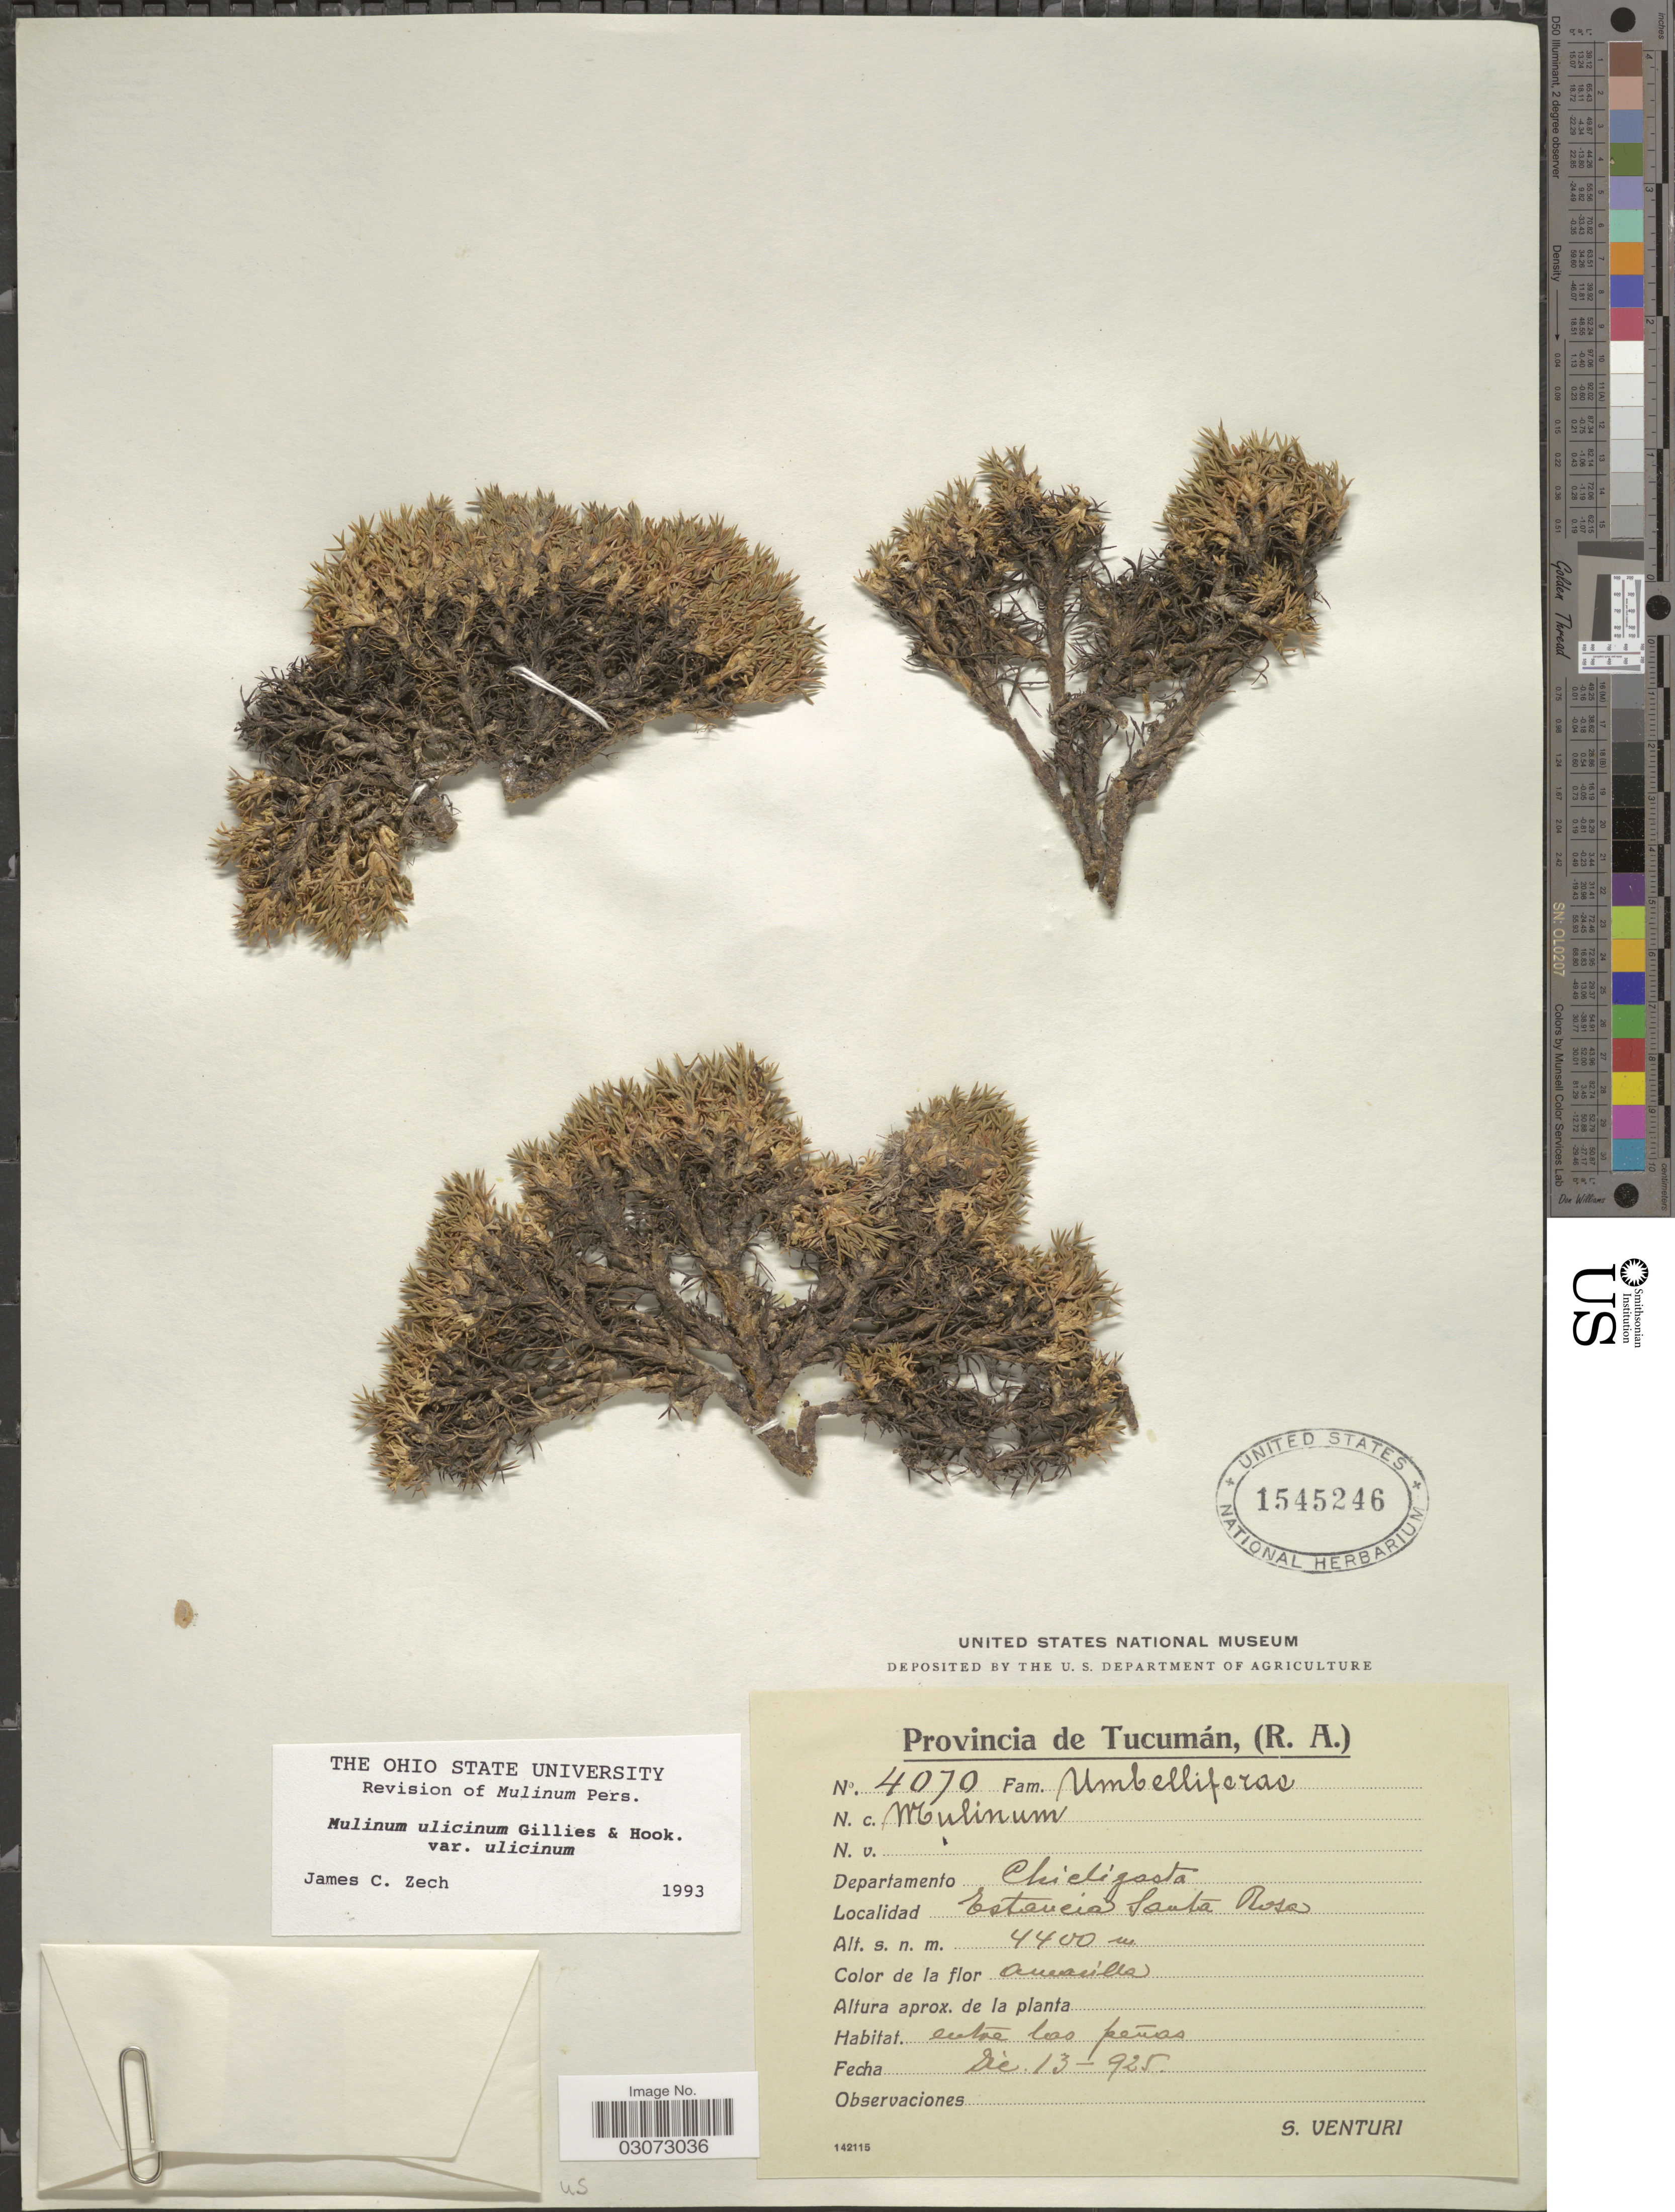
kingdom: Plantae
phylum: Tracheophyta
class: Magnoliopsida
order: Apiales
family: Apiaceae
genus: Mulinum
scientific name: Mulinum ulicinum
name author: Gillet & Hook.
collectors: S. Venturi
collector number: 4070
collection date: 1925-12-13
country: Argentina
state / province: Tucuman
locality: Provincia de Tucumán, (R. A.). Departamento Chieligasta. Estancia Santa Rosa.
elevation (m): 4400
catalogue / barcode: US 1545246